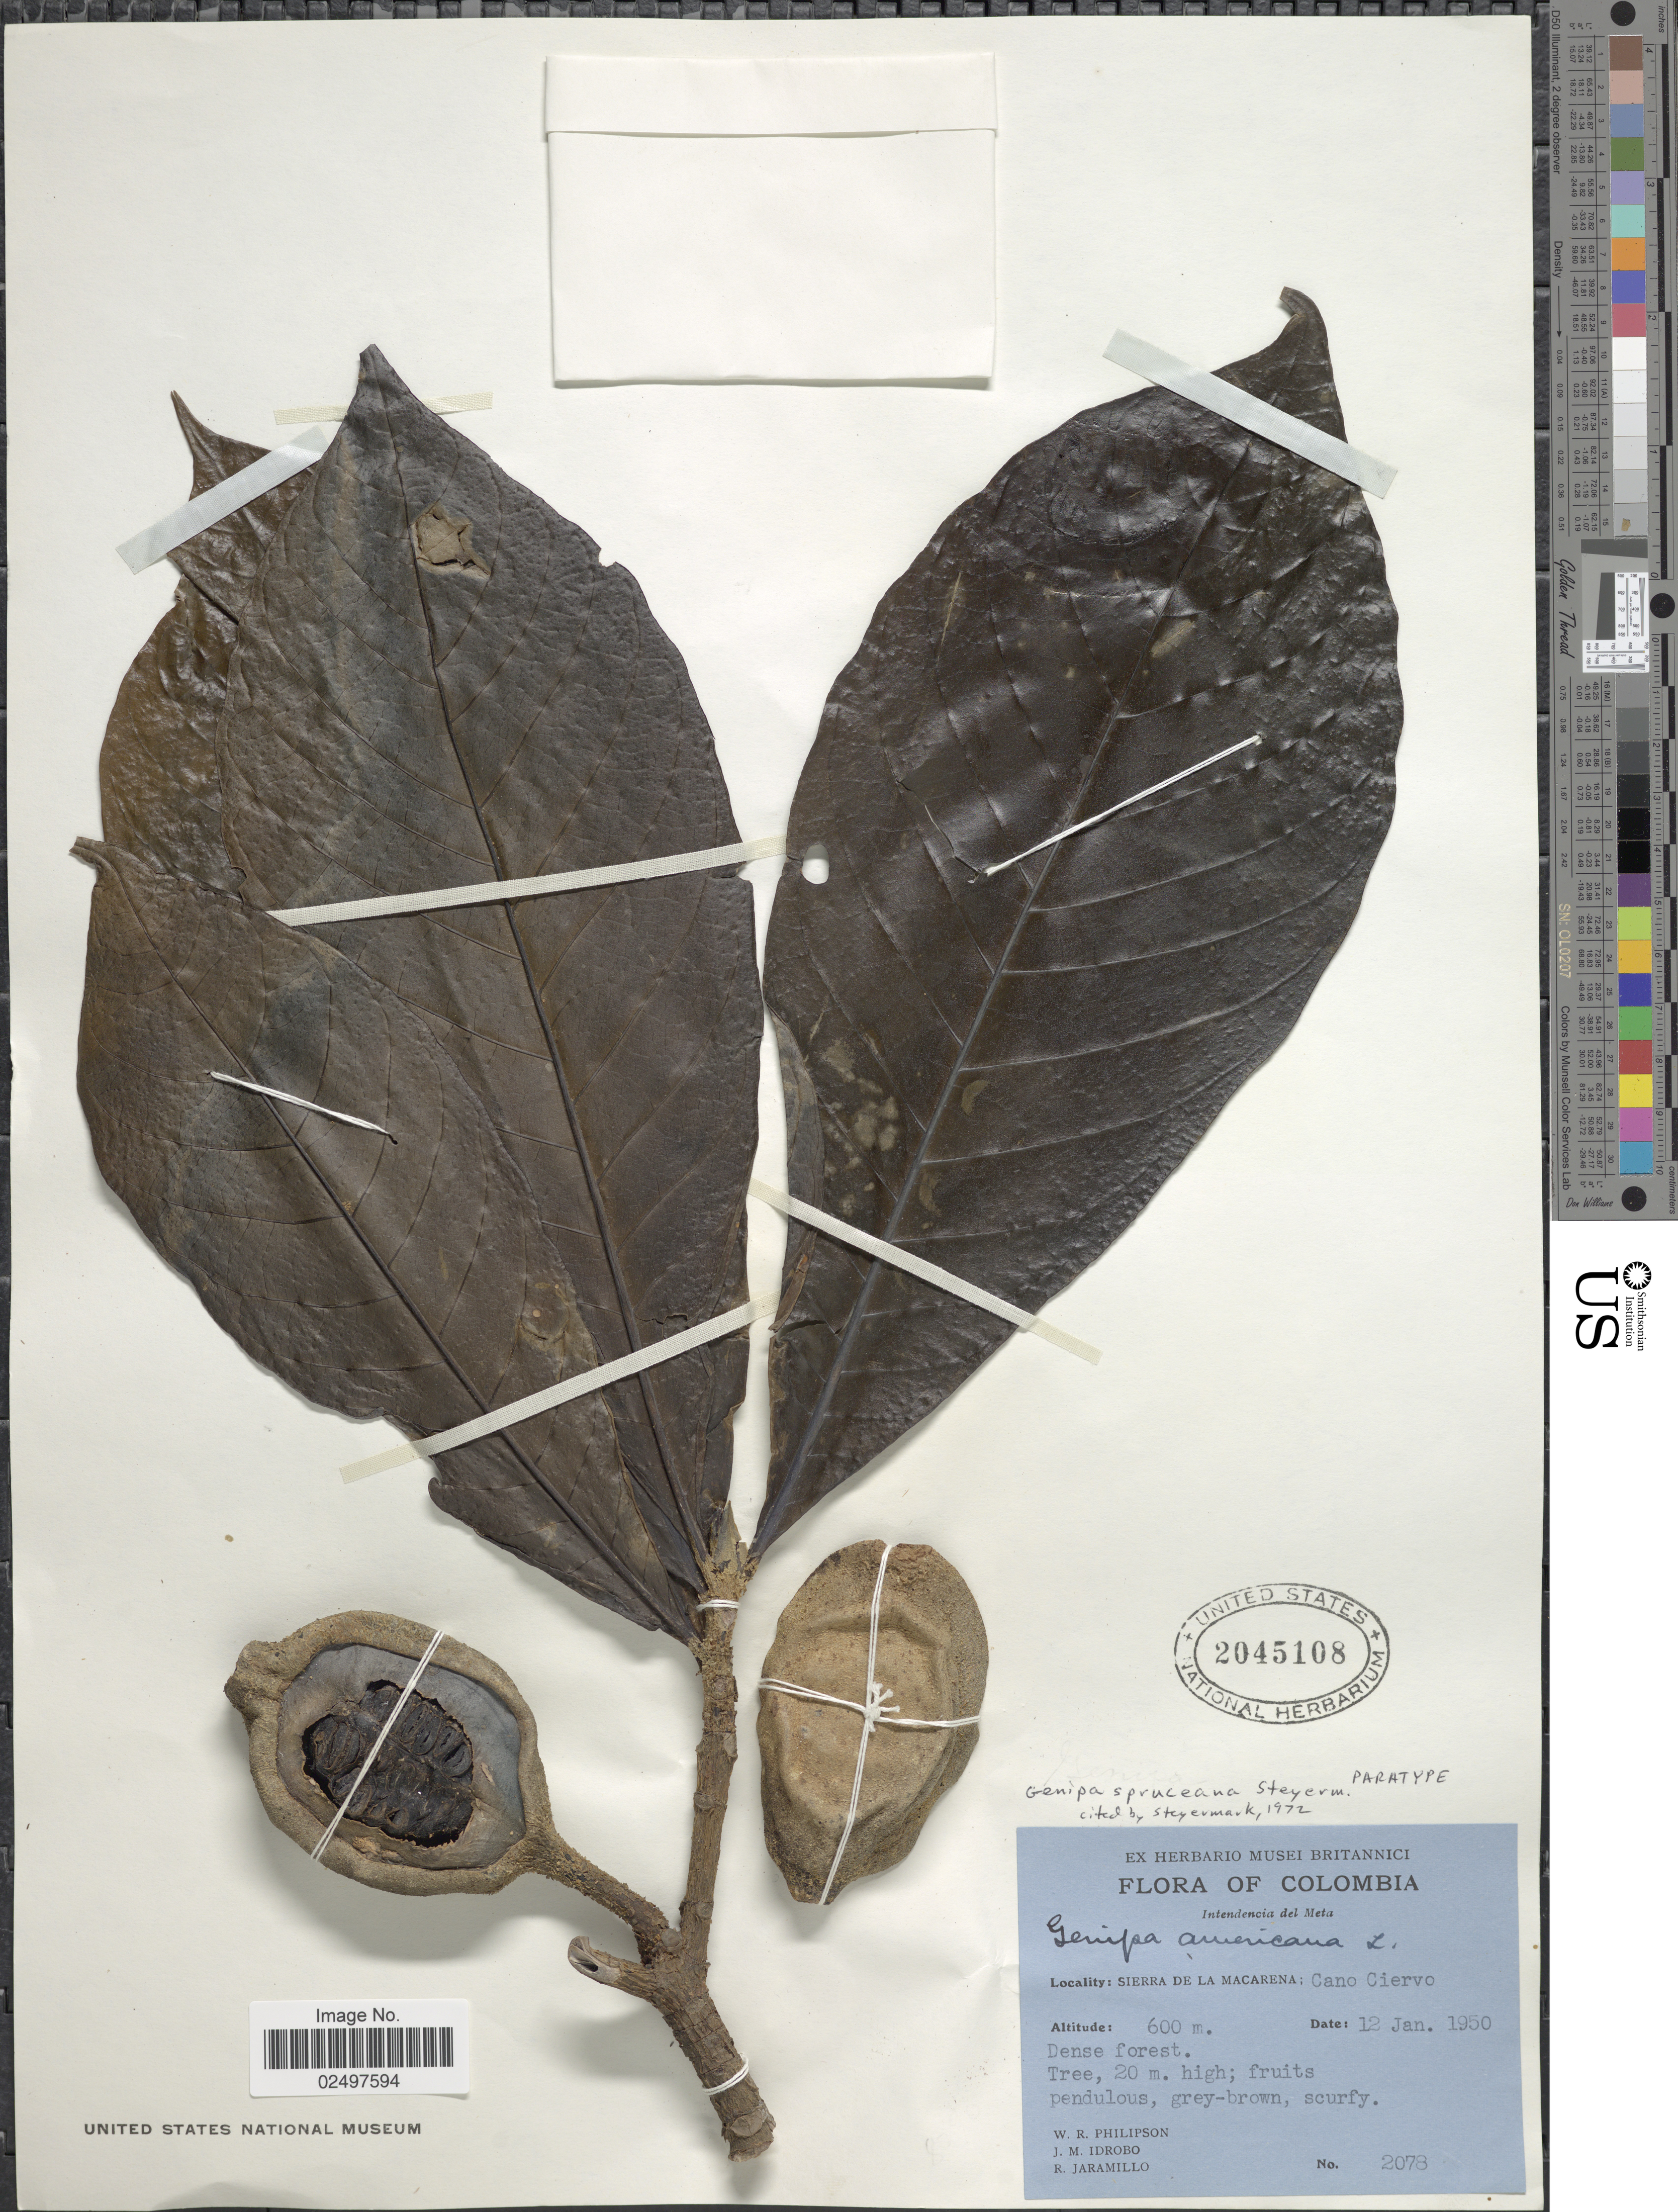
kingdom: Plantae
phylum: Tracheophyta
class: Magnoliopsida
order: Gentianales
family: Rubiaceae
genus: Genipa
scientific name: Genipa spruceana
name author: Steyerm.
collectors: W. R. Philipson, J. M. Idrobo & R. Jaramillo M.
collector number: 2078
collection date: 1950-01-12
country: Colombia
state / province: Meta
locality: Intendencia del Meta. Sierra de La Macarena; Cano Ciervo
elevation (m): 600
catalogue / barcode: US 2045108